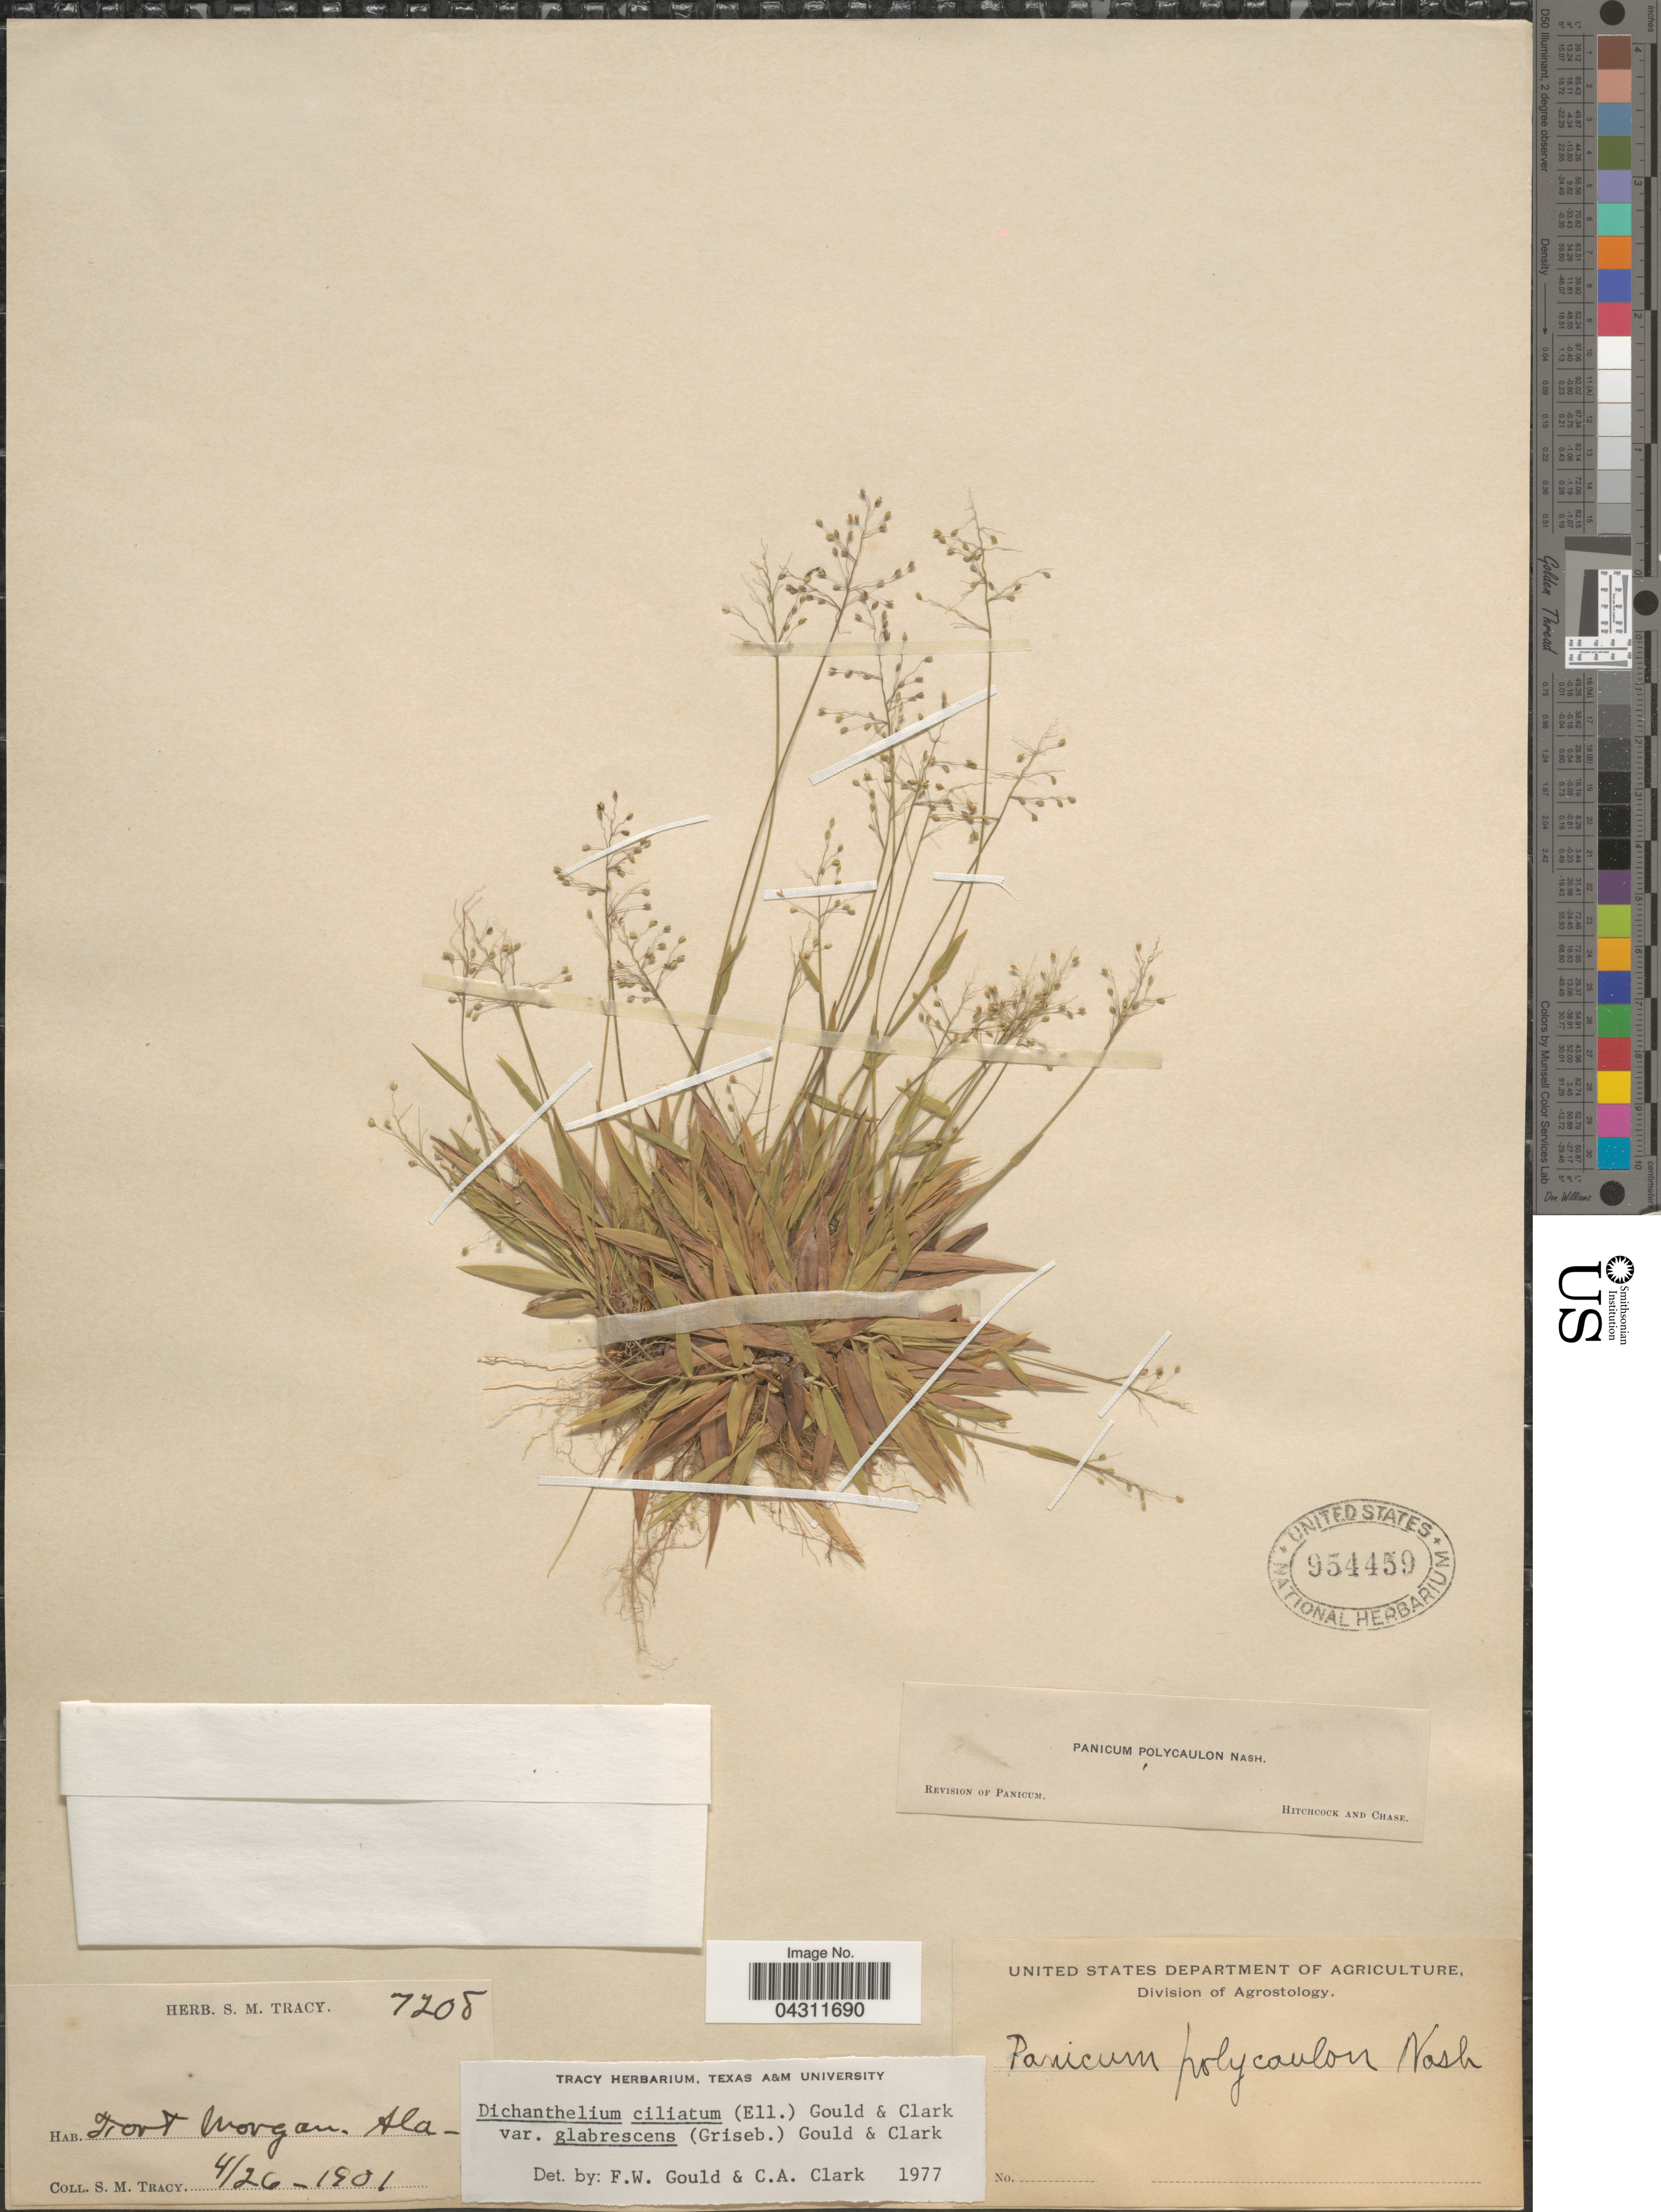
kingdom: Plantae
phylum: Tracheophyta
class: Liliopsida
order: Poales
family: Poaceae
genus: Dichanthelium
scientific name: Dichanthelium strigosum var. glabrescens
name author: (Griseb.) Freckmann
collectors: S. M. Tracy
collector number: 7208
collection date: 1901-04-26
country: United States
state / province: Alabama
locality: Fort Morgan.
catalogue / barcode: US 954459